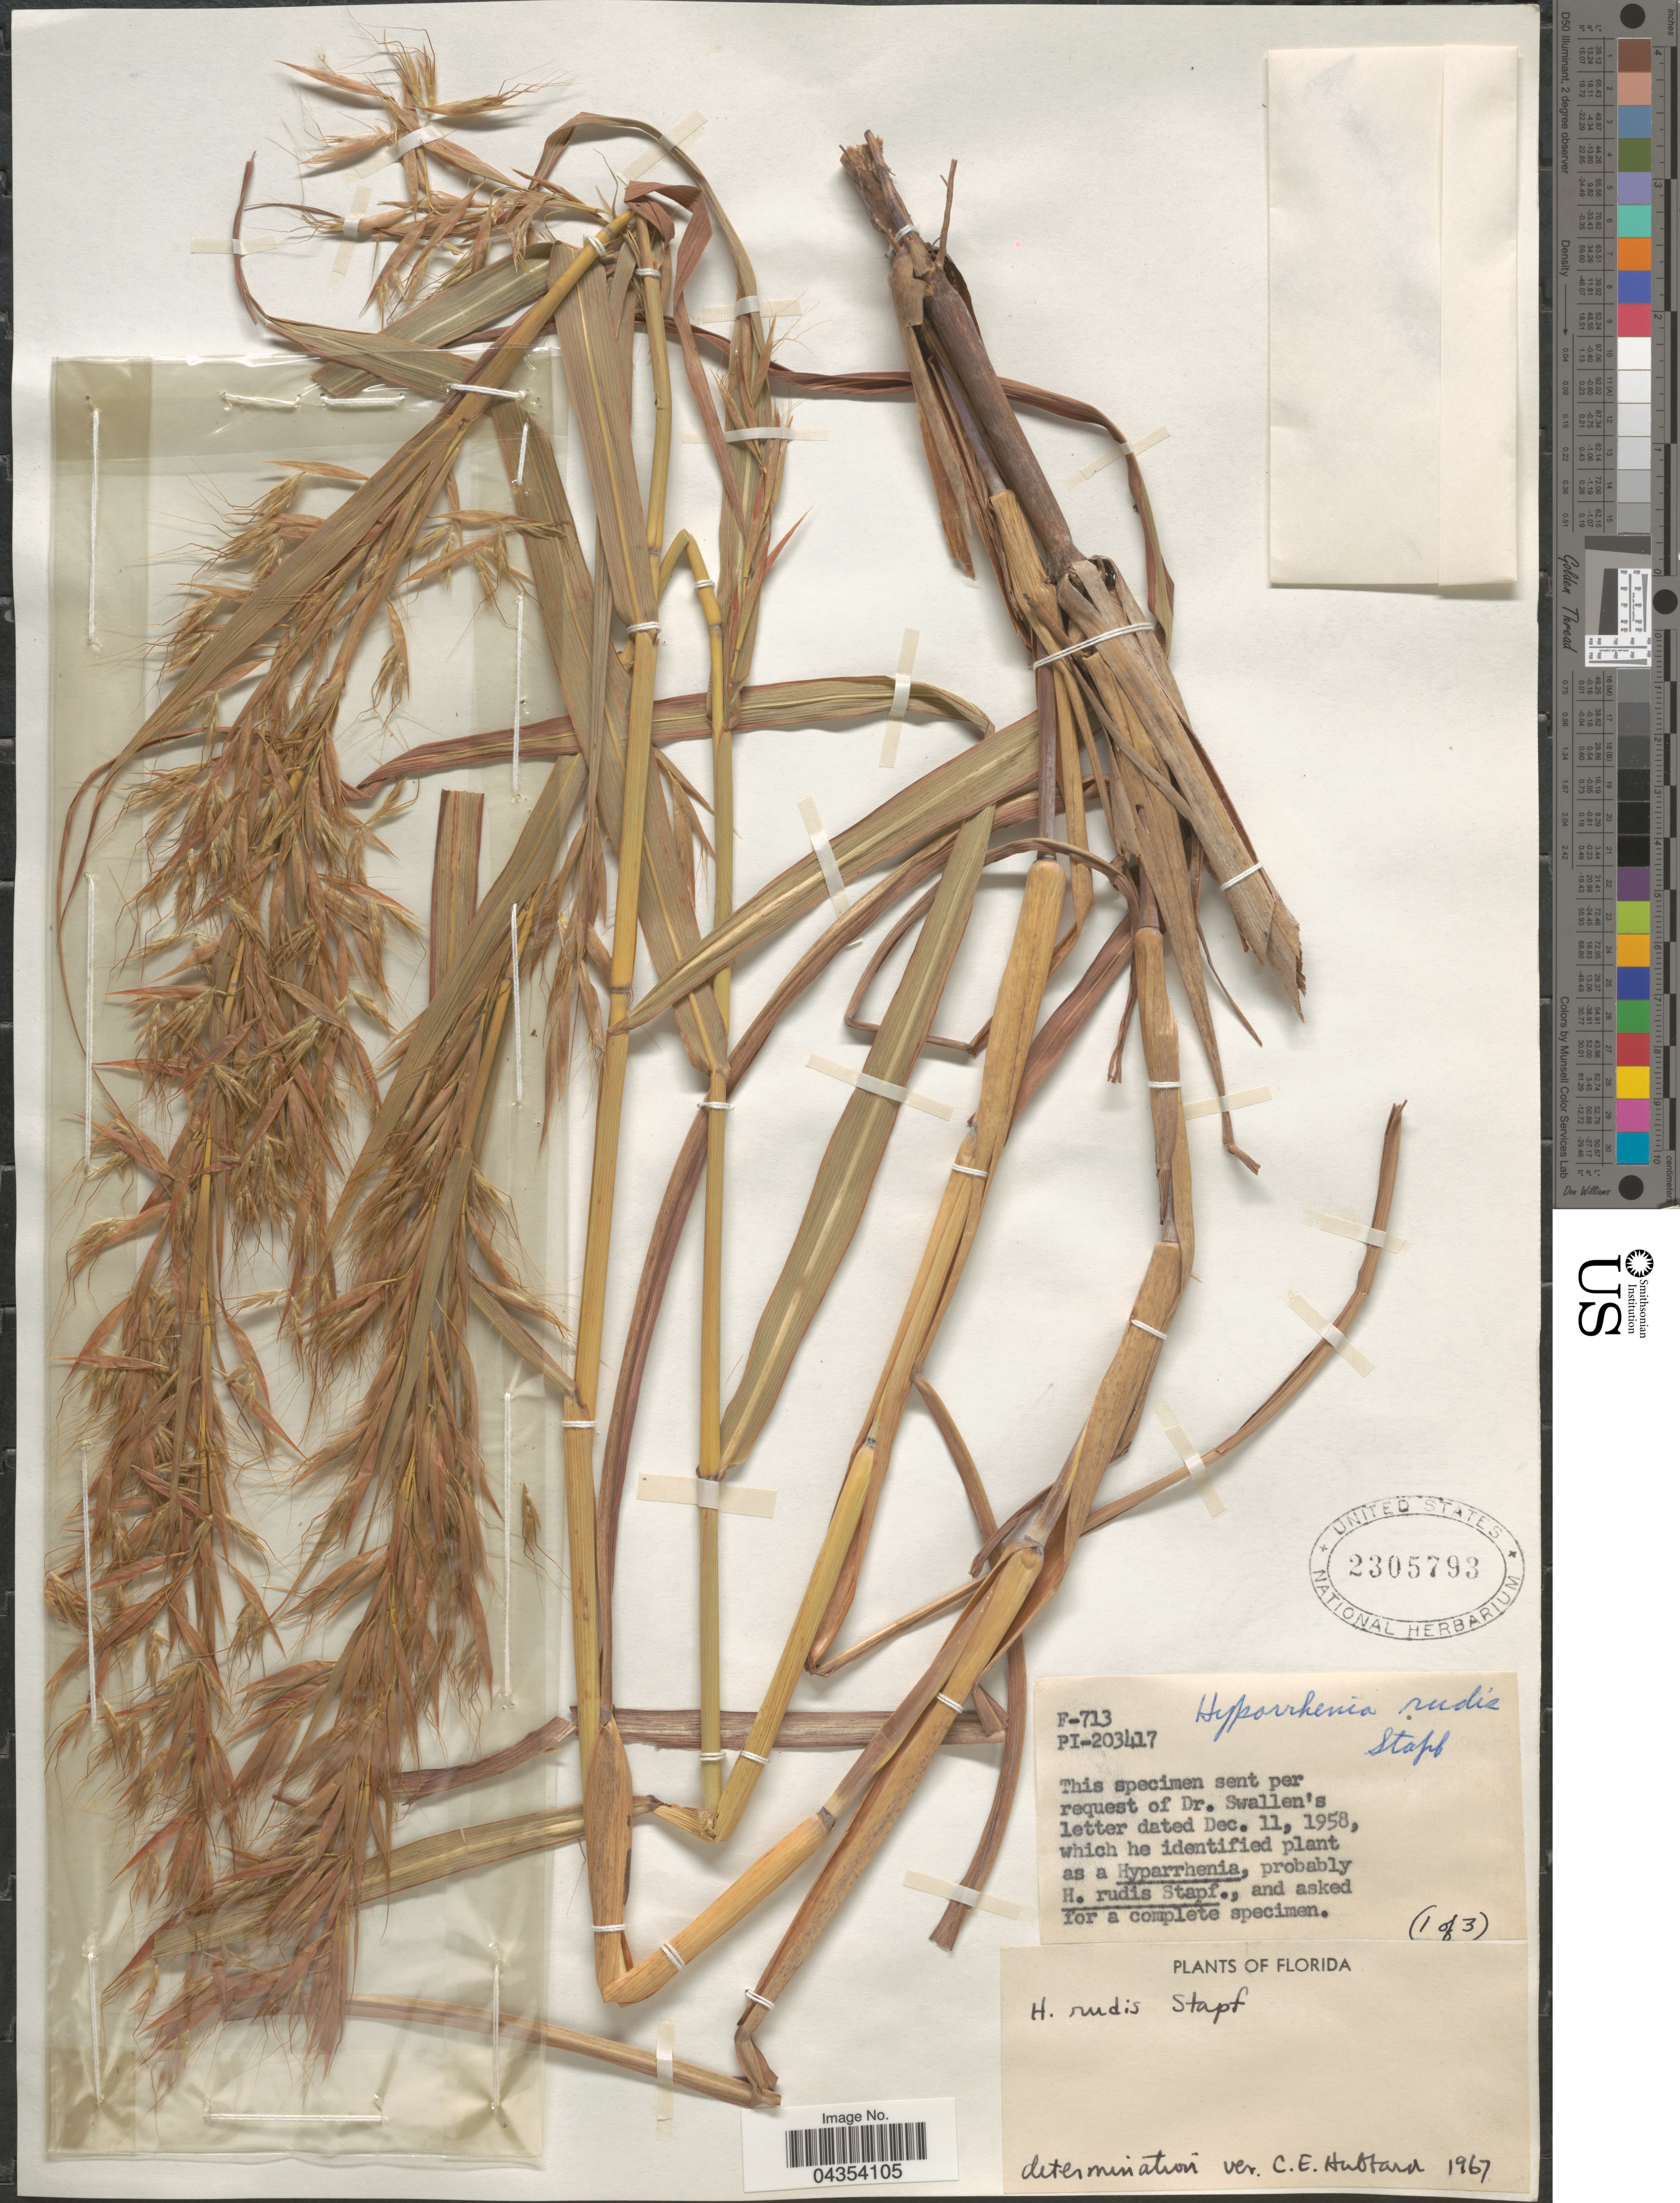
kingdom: Plantae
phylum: Tracheophyta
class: Liliopsida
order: Poales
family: Poaceae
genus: Hyparrhenia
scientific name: Hyparrhenia rudis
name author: Stapf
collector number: F-713/PI-203417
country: United States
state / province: Florida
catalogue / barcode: US 2305793